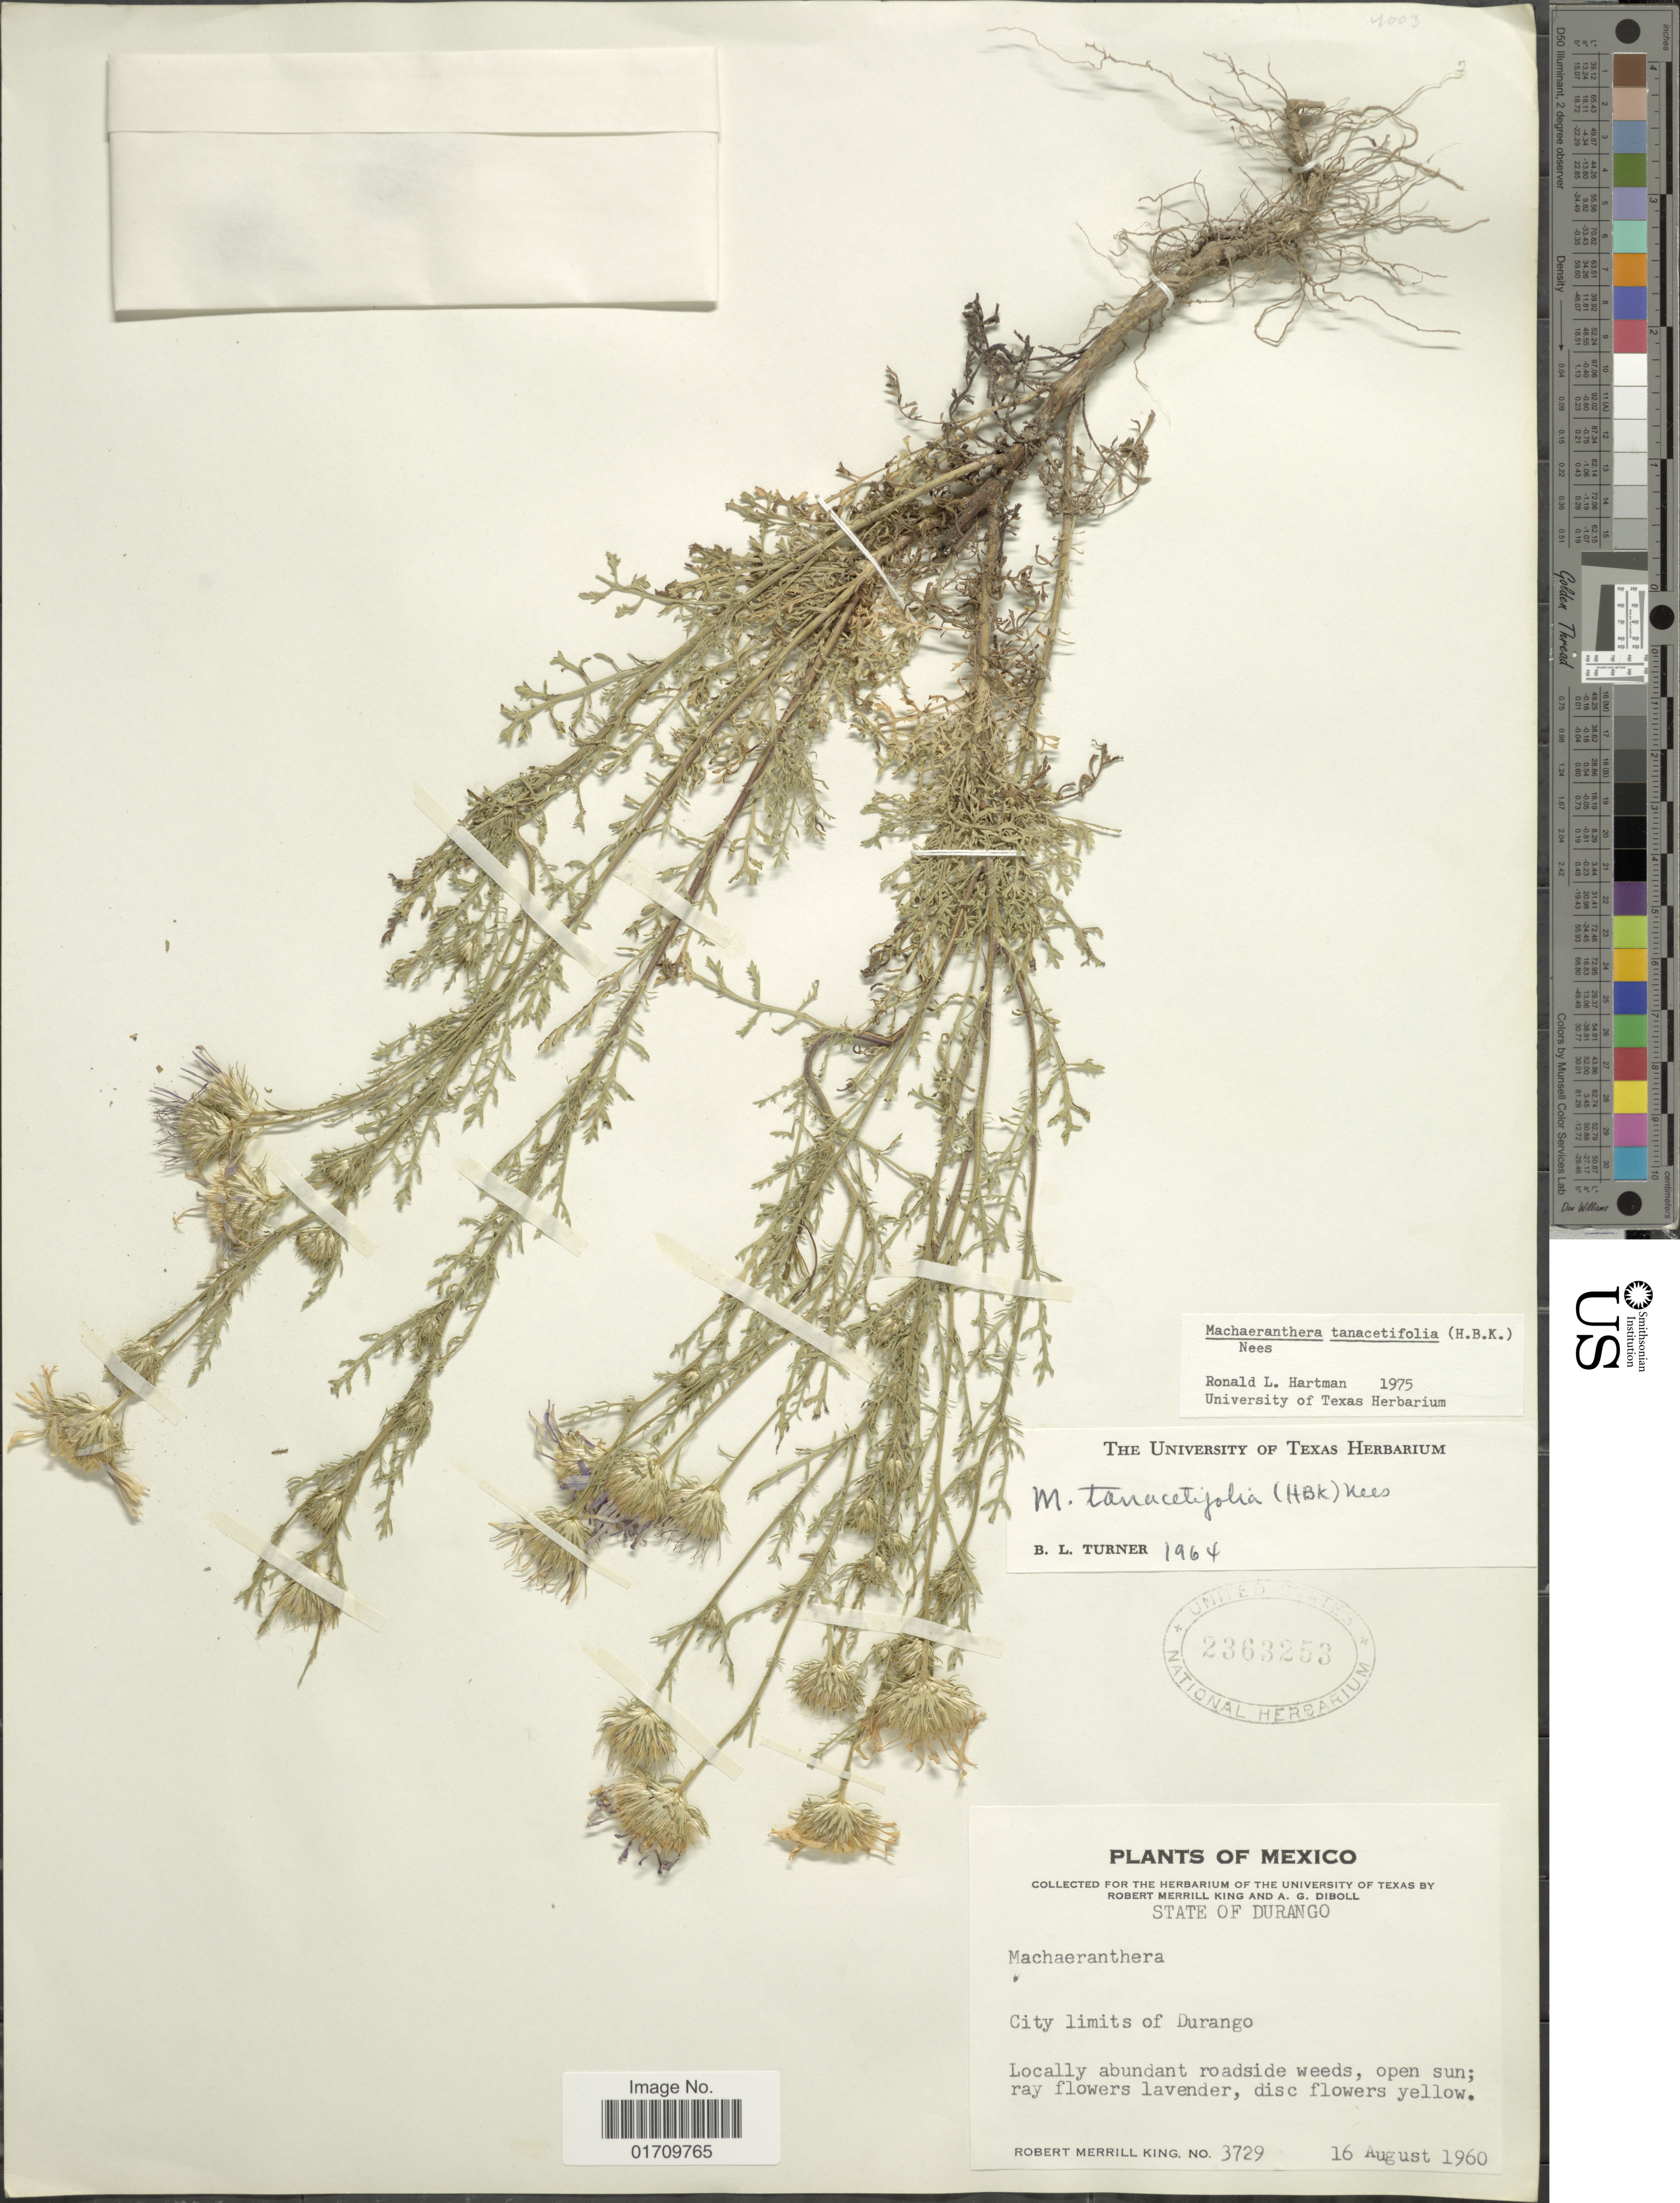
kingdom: Plantae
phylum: Tracheophyta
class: Magnoliopsida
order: Asterales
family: Asteraceae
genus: Machaeranthera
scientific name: Machaeranthera tanacetifolia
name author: (Kunth) Nees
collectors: R. M. King & A. Diboll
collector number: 3729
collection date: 1960-08-16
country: Mexico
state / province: Durango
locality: City limits of Durango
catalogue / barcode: US 2363253